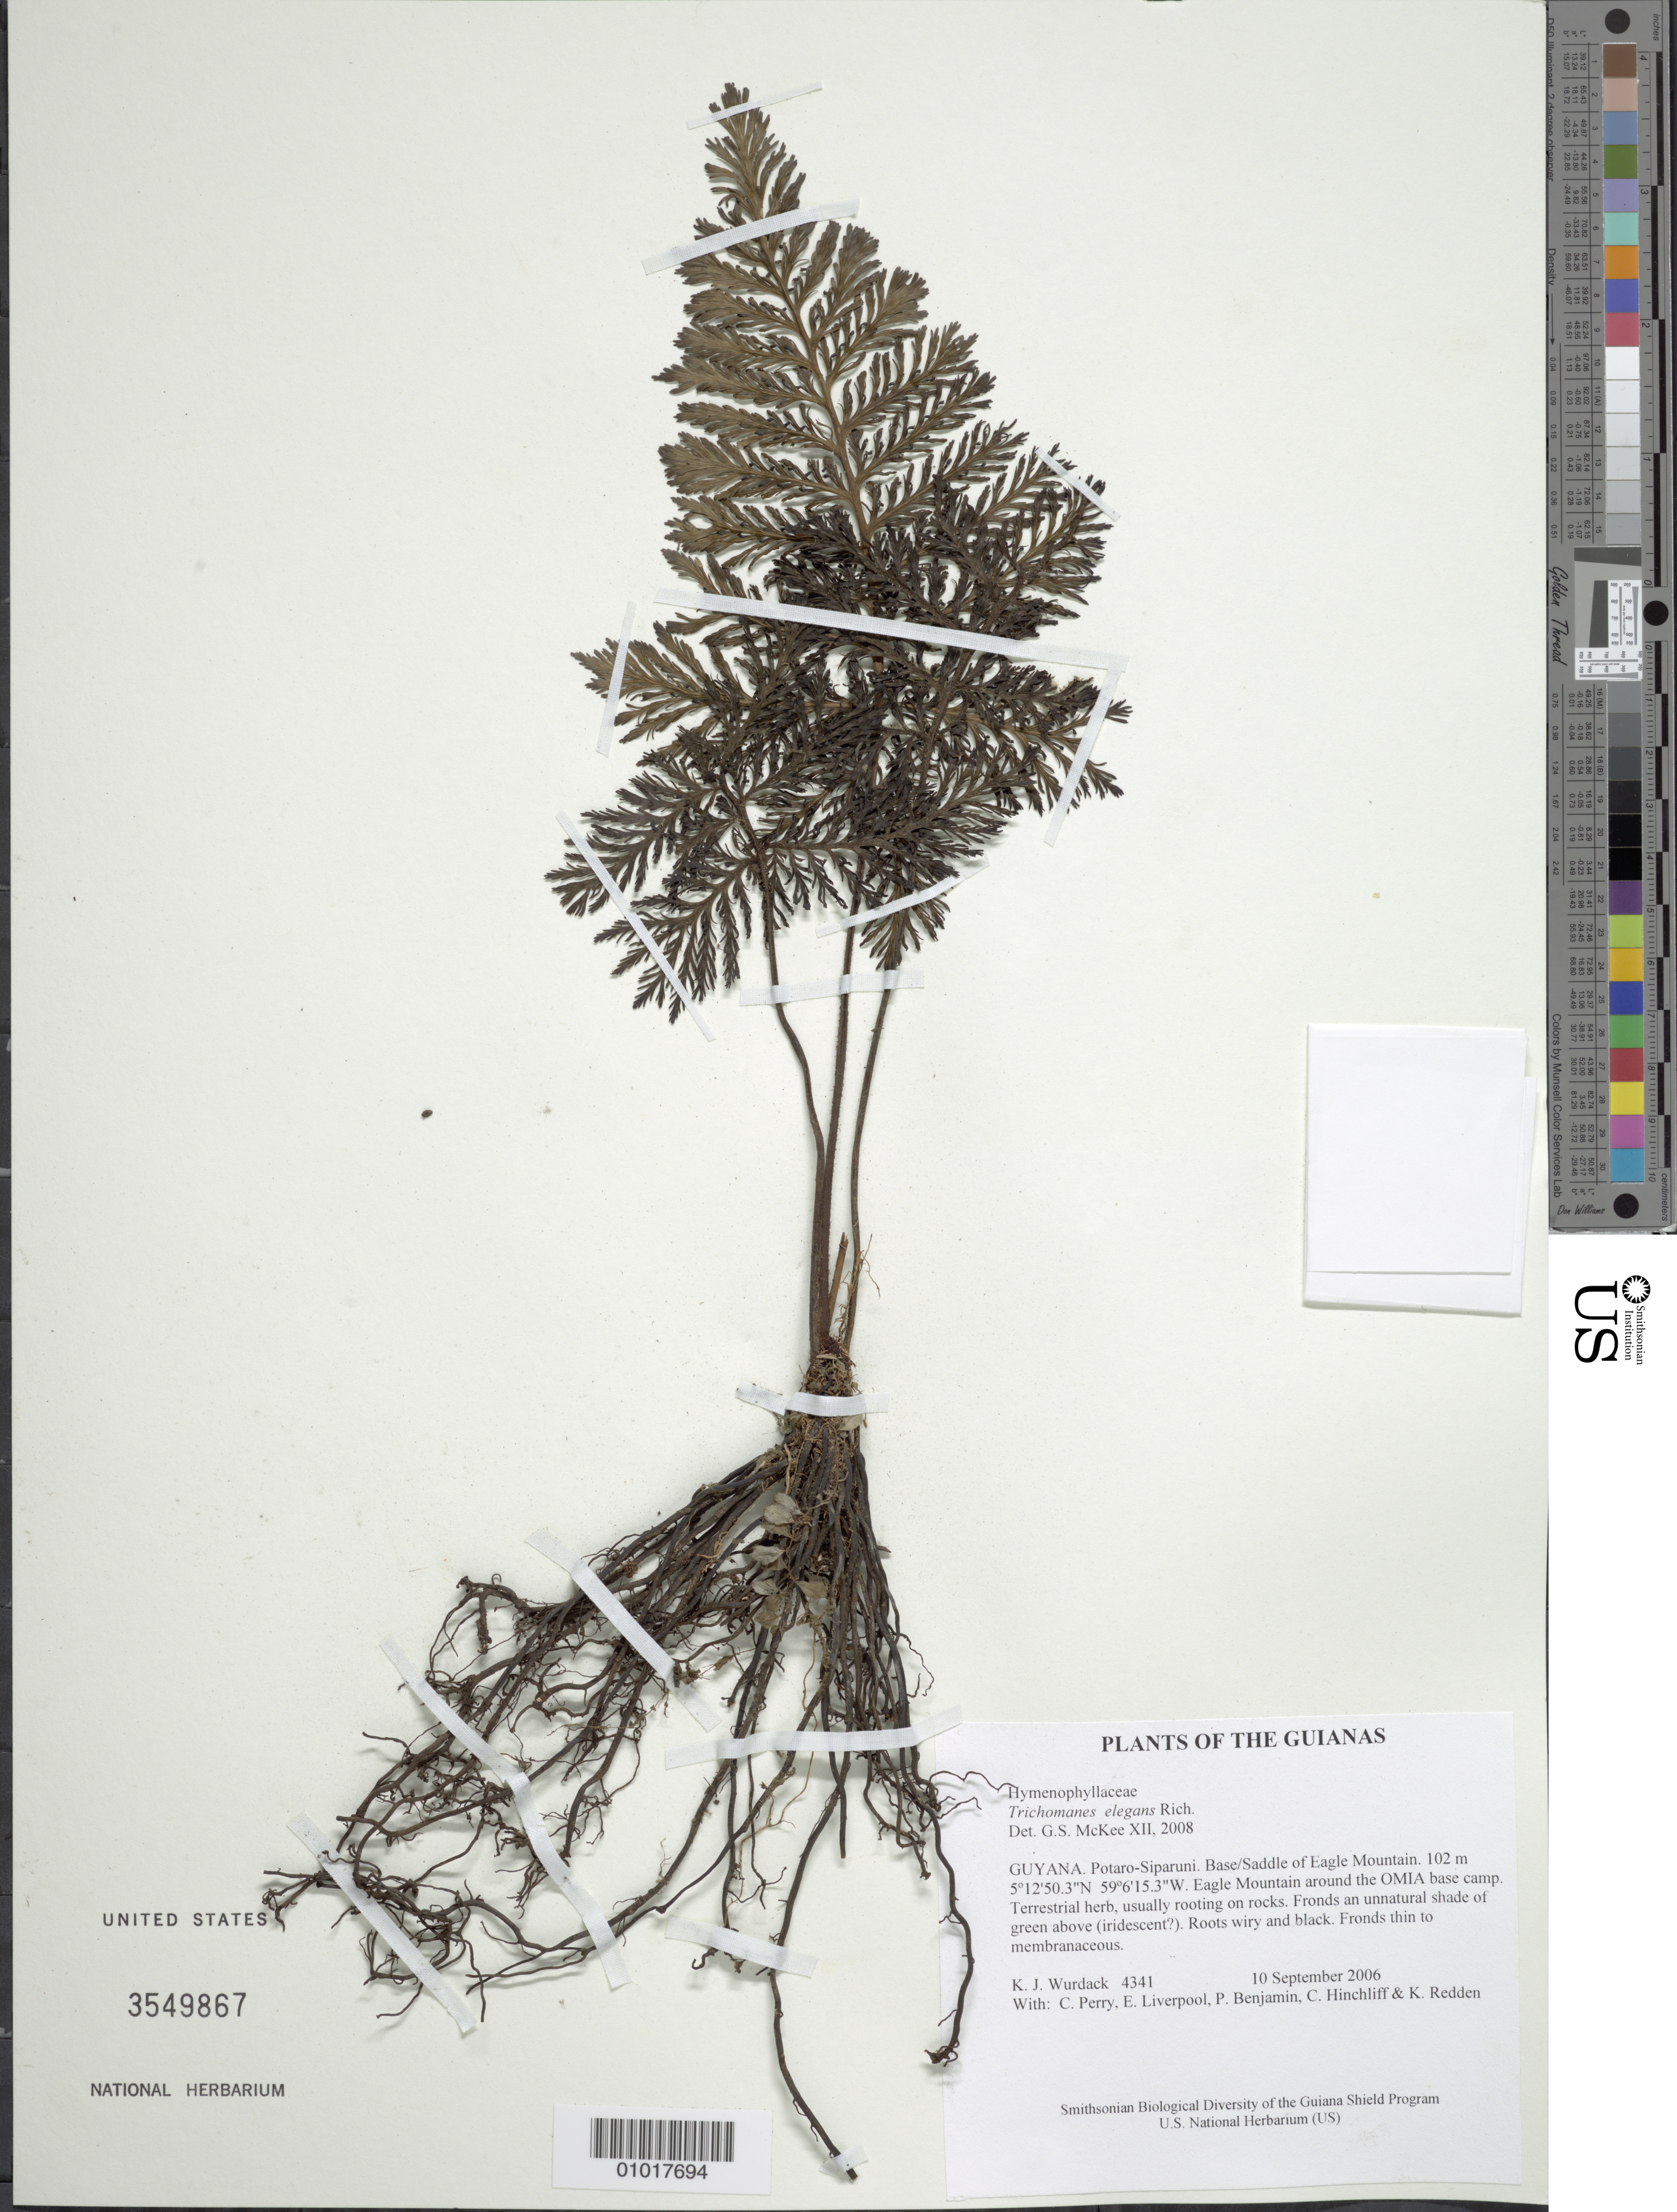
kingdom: Plantae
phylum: Tracheophyta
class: Polypodiopsida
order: Hymenophyllales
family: Hymenophyllaceae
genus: Trichomanes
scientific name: Trichomanes elegans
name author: Rich.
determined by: McKee, G. S., (US), NMNH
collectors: K. Wurdack, C. Perry, E. Liverpool, P. Benjamin, C. E. Hinchliff & K. M. Redden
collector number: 4341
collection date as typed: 10 September 2006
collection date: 2006-09-10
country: Guyana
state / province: Potaro-Siparuni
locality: Base/Saddle of Eagle Mountain, around the OMIA base camp.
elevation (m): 102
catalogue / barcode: US 3549867